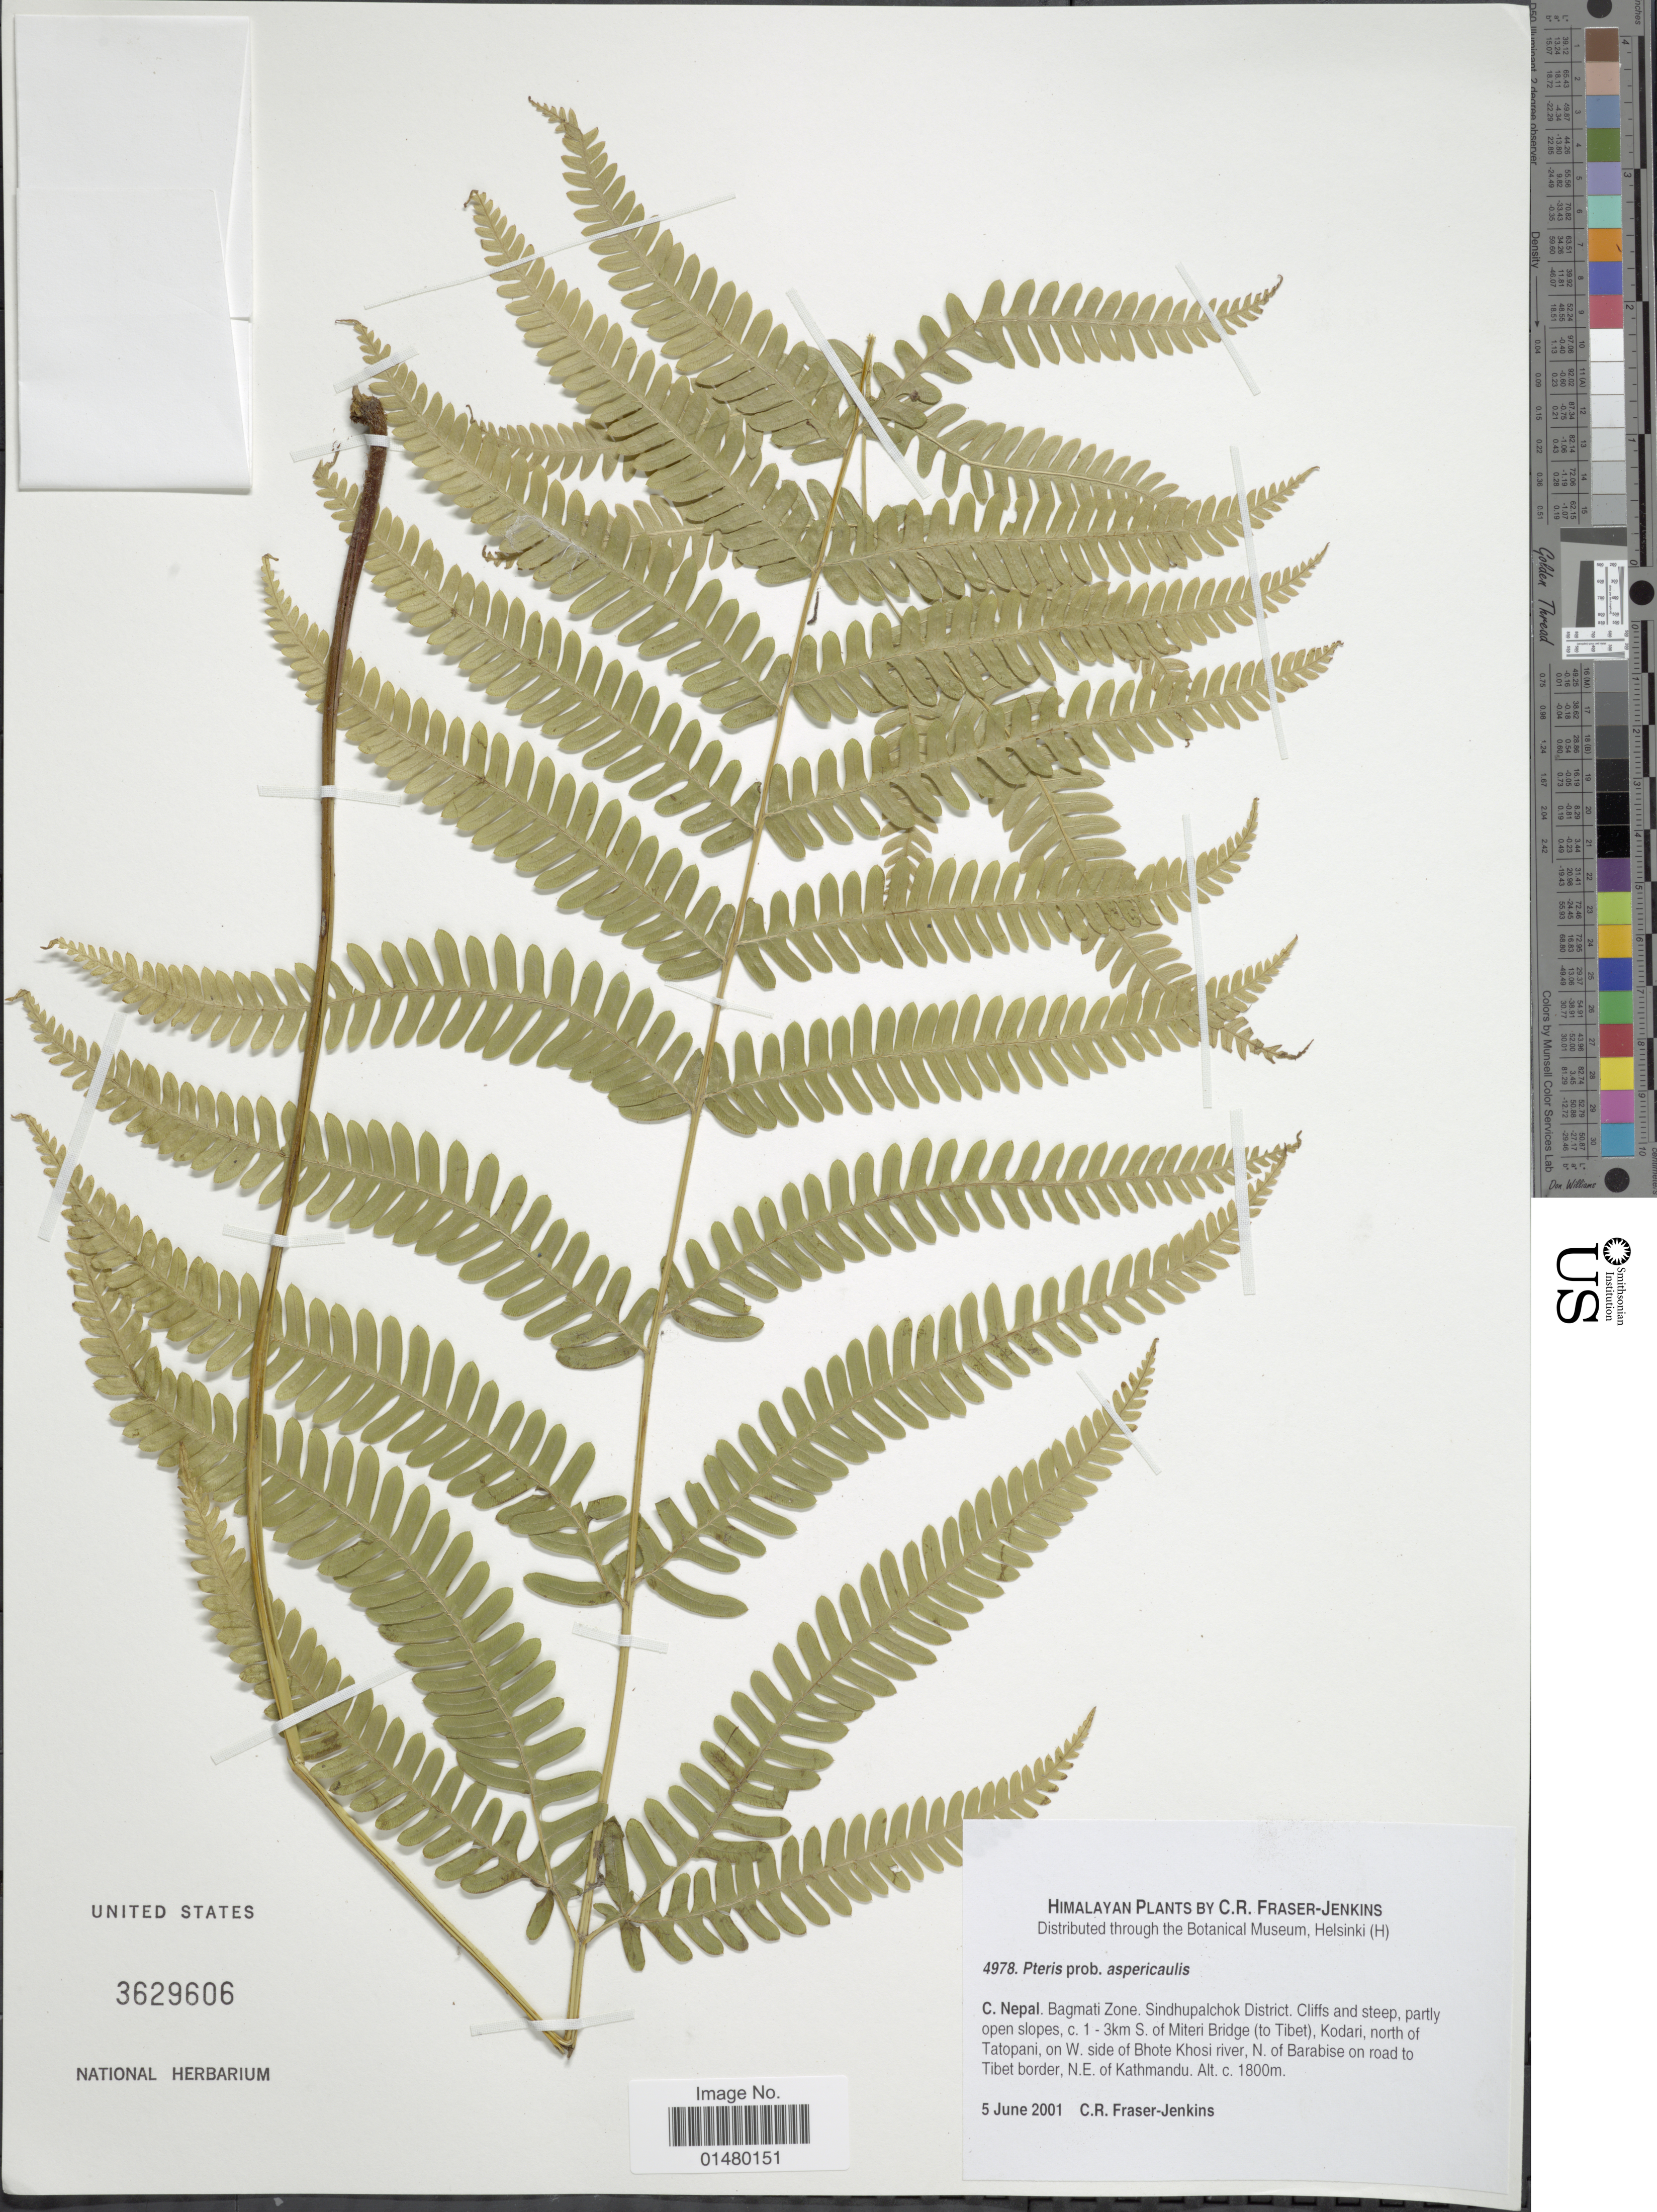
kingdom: Plantae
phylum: Tracheophyta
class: Polypodiopsida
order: Polypodiales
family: Pteridaceae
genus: Pteris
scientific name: Pteris aspericaulis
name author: Wall. ex Hieron.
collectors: C. R. Fraser-Jenkins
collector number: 4978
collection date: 2001-06-05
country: Nepal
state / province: Bagmati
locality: C Nepal. Bagmati Zone. Sindhupalchok District. Cliff and steep, partly open slopes, c. 1-3km S of Miteri Bridge (to Tibet), kodari, north of Tatopani, on W side of Bhote Khosi river, N of Barabise on road to Tibet border, N.E. of Kathmandu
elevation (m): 1800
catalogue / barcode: US 3629606